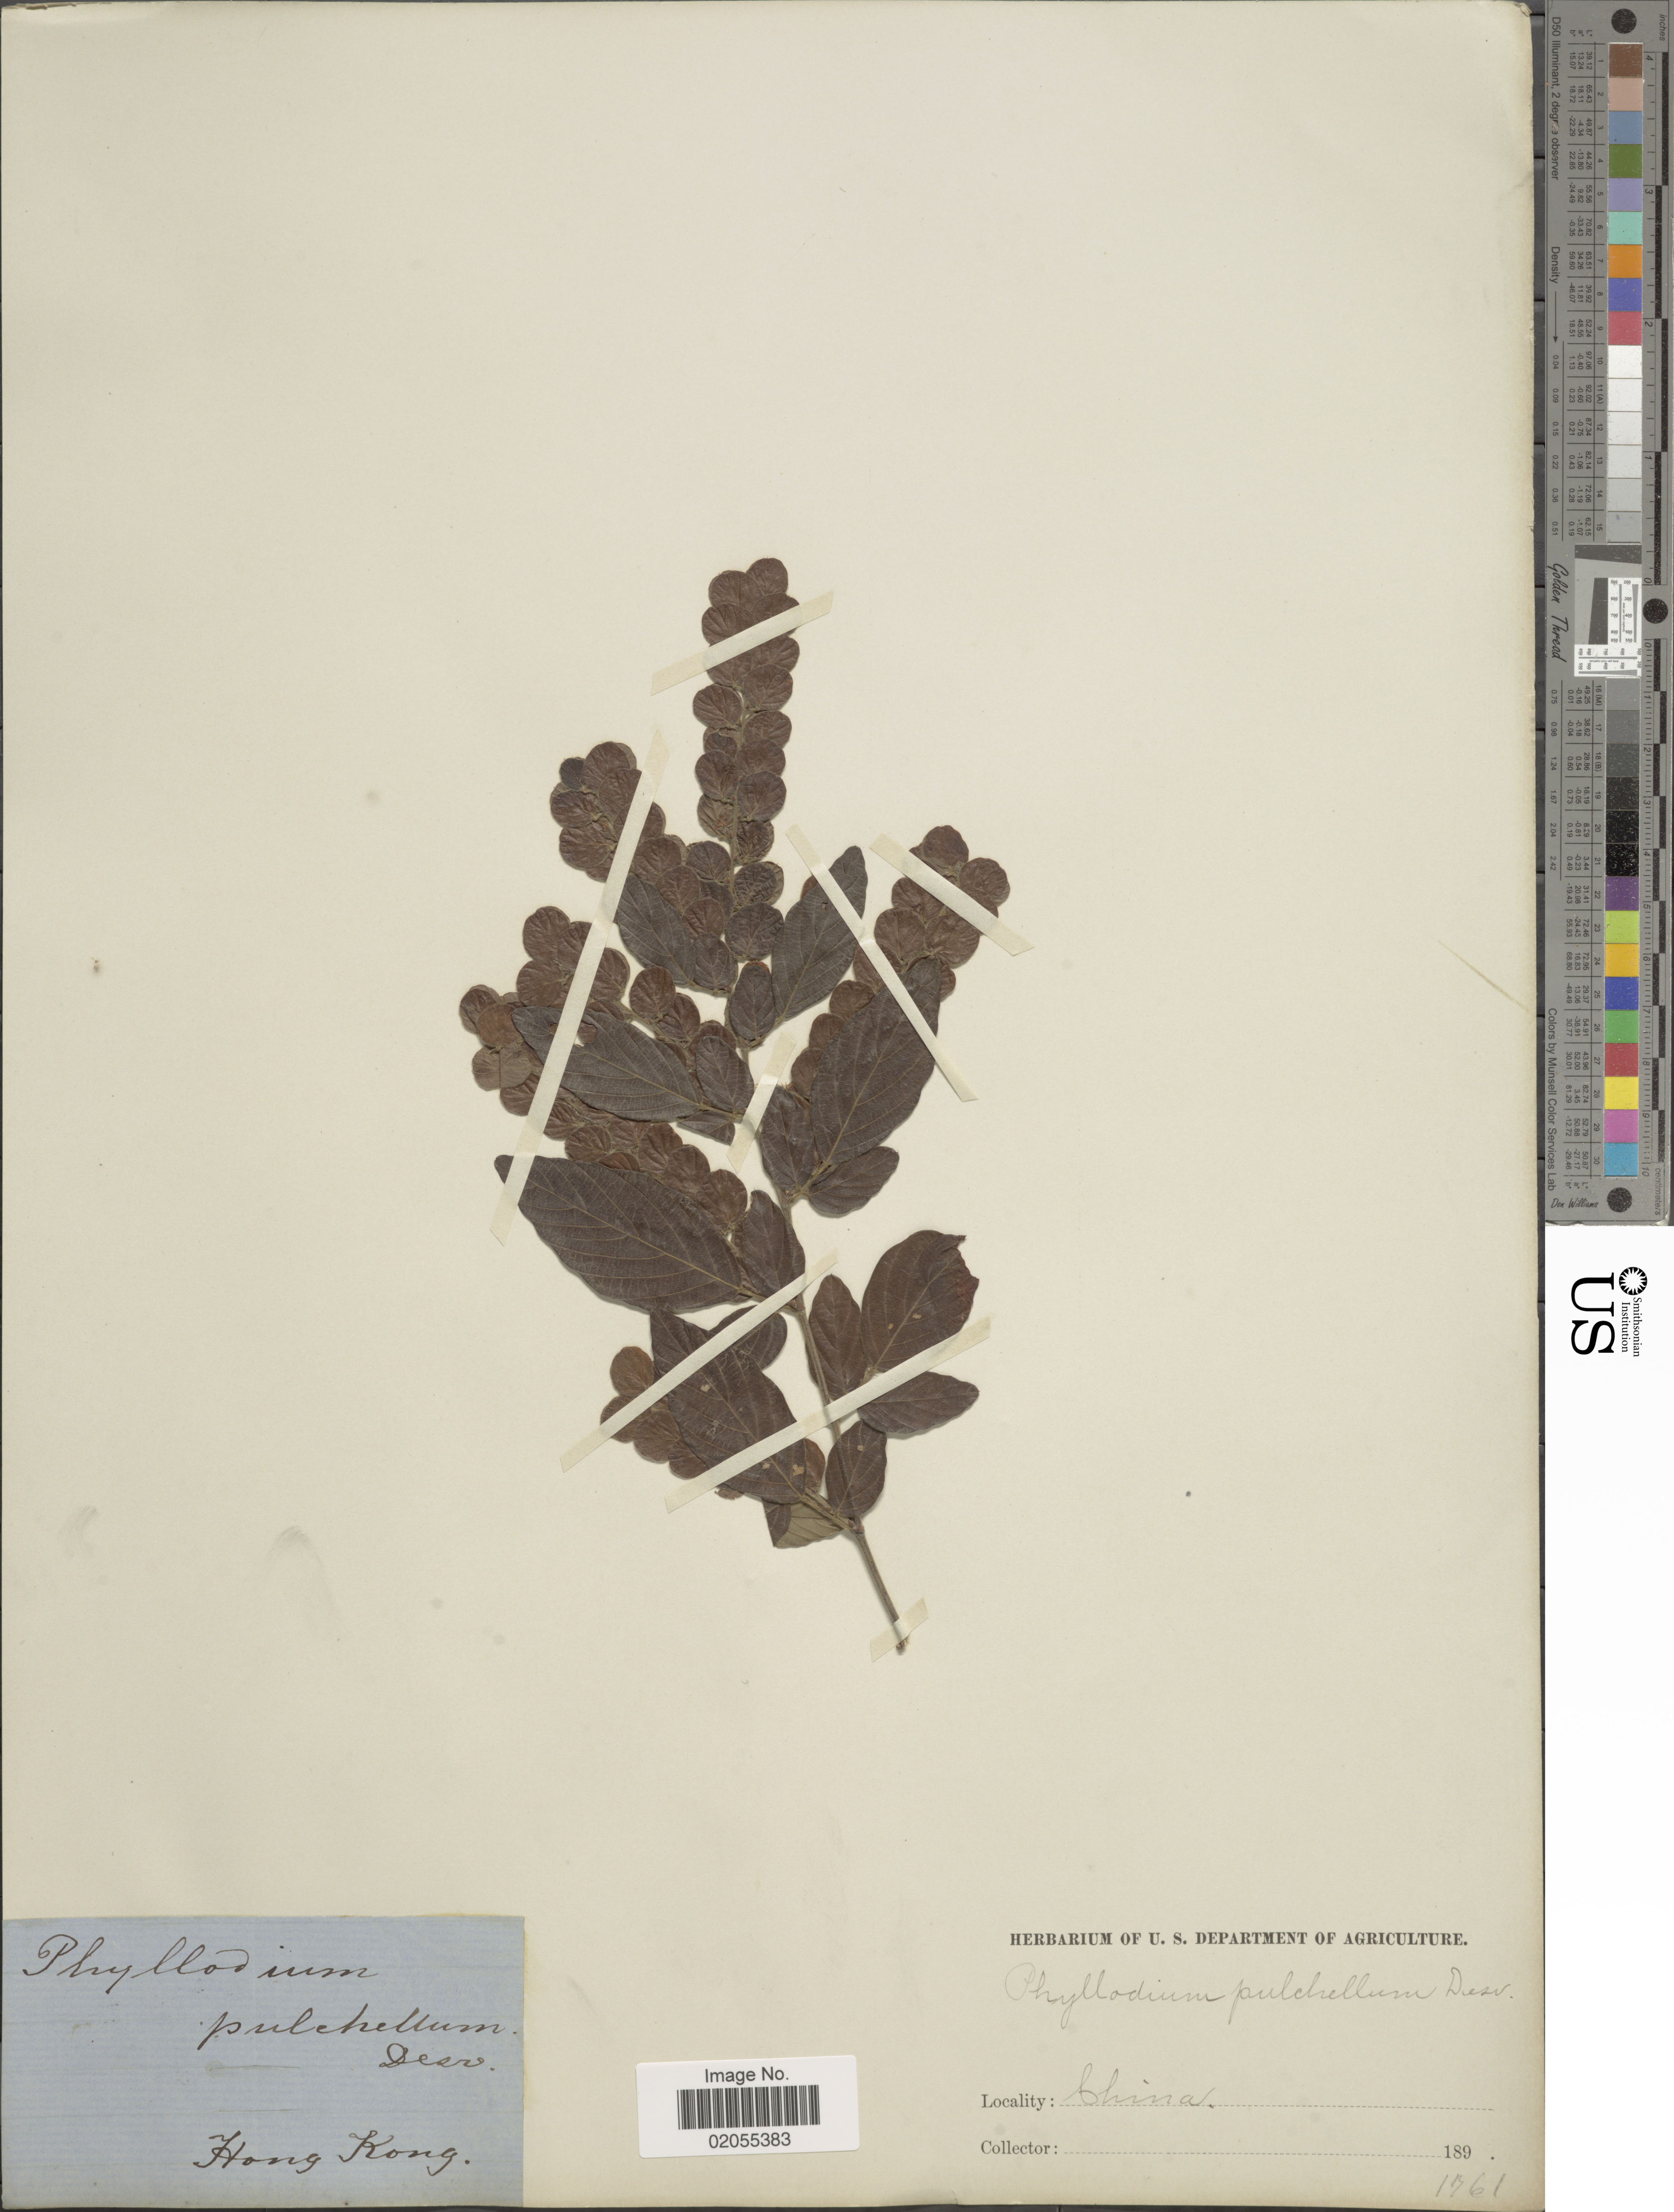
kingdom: Plantae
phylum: Tracheophyta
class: Magnoliopsida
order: Fabales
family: Fabaceae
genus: Phyllodium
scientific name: Phyllodium pulchellum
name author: (L.) Desv.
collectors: ex herb. U. S. Department of Agriculture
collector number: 1061?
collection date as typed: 189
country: China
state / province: Hong Kong